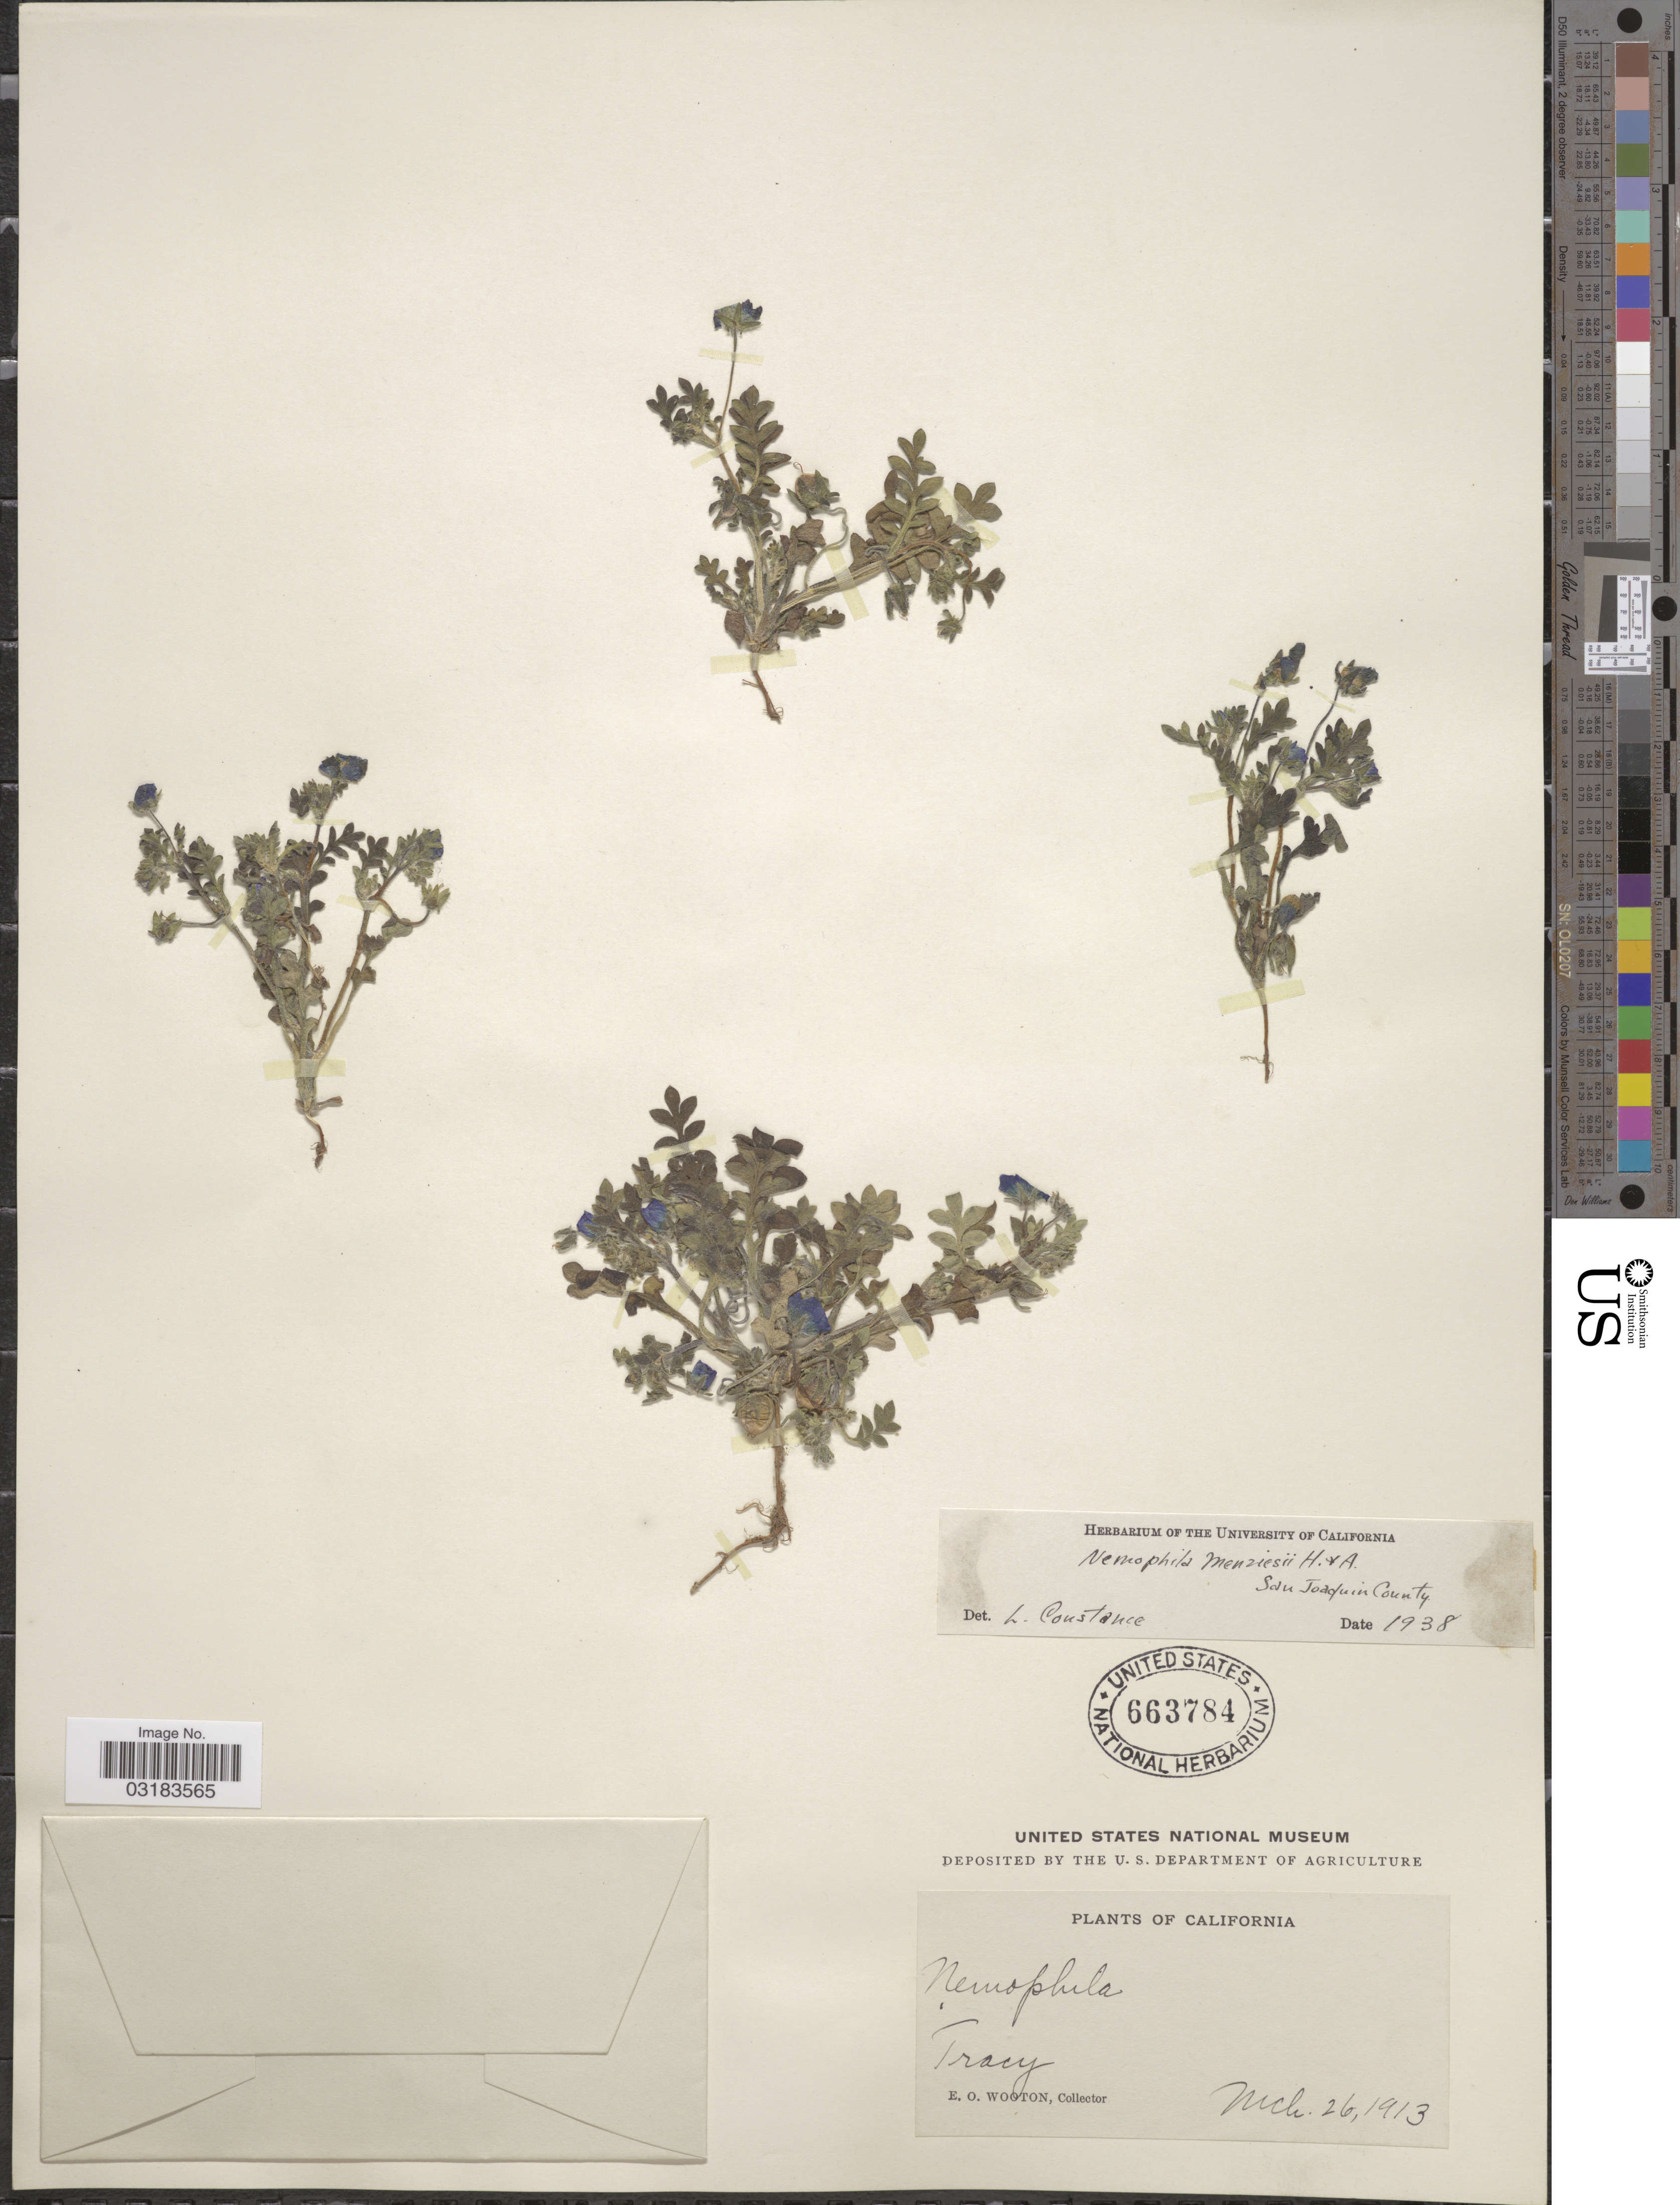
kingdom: Plantae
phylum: Tracheophyta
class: Magnoliopsida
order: Boraginales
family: Hydrophyllaceae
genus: Nemophila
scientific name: Nemophila menziesii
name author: Hook. & Arn.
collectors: E. O. Wooton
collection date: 1913-03-26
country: United States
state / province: California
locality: Tracy.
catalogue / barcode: US 663784